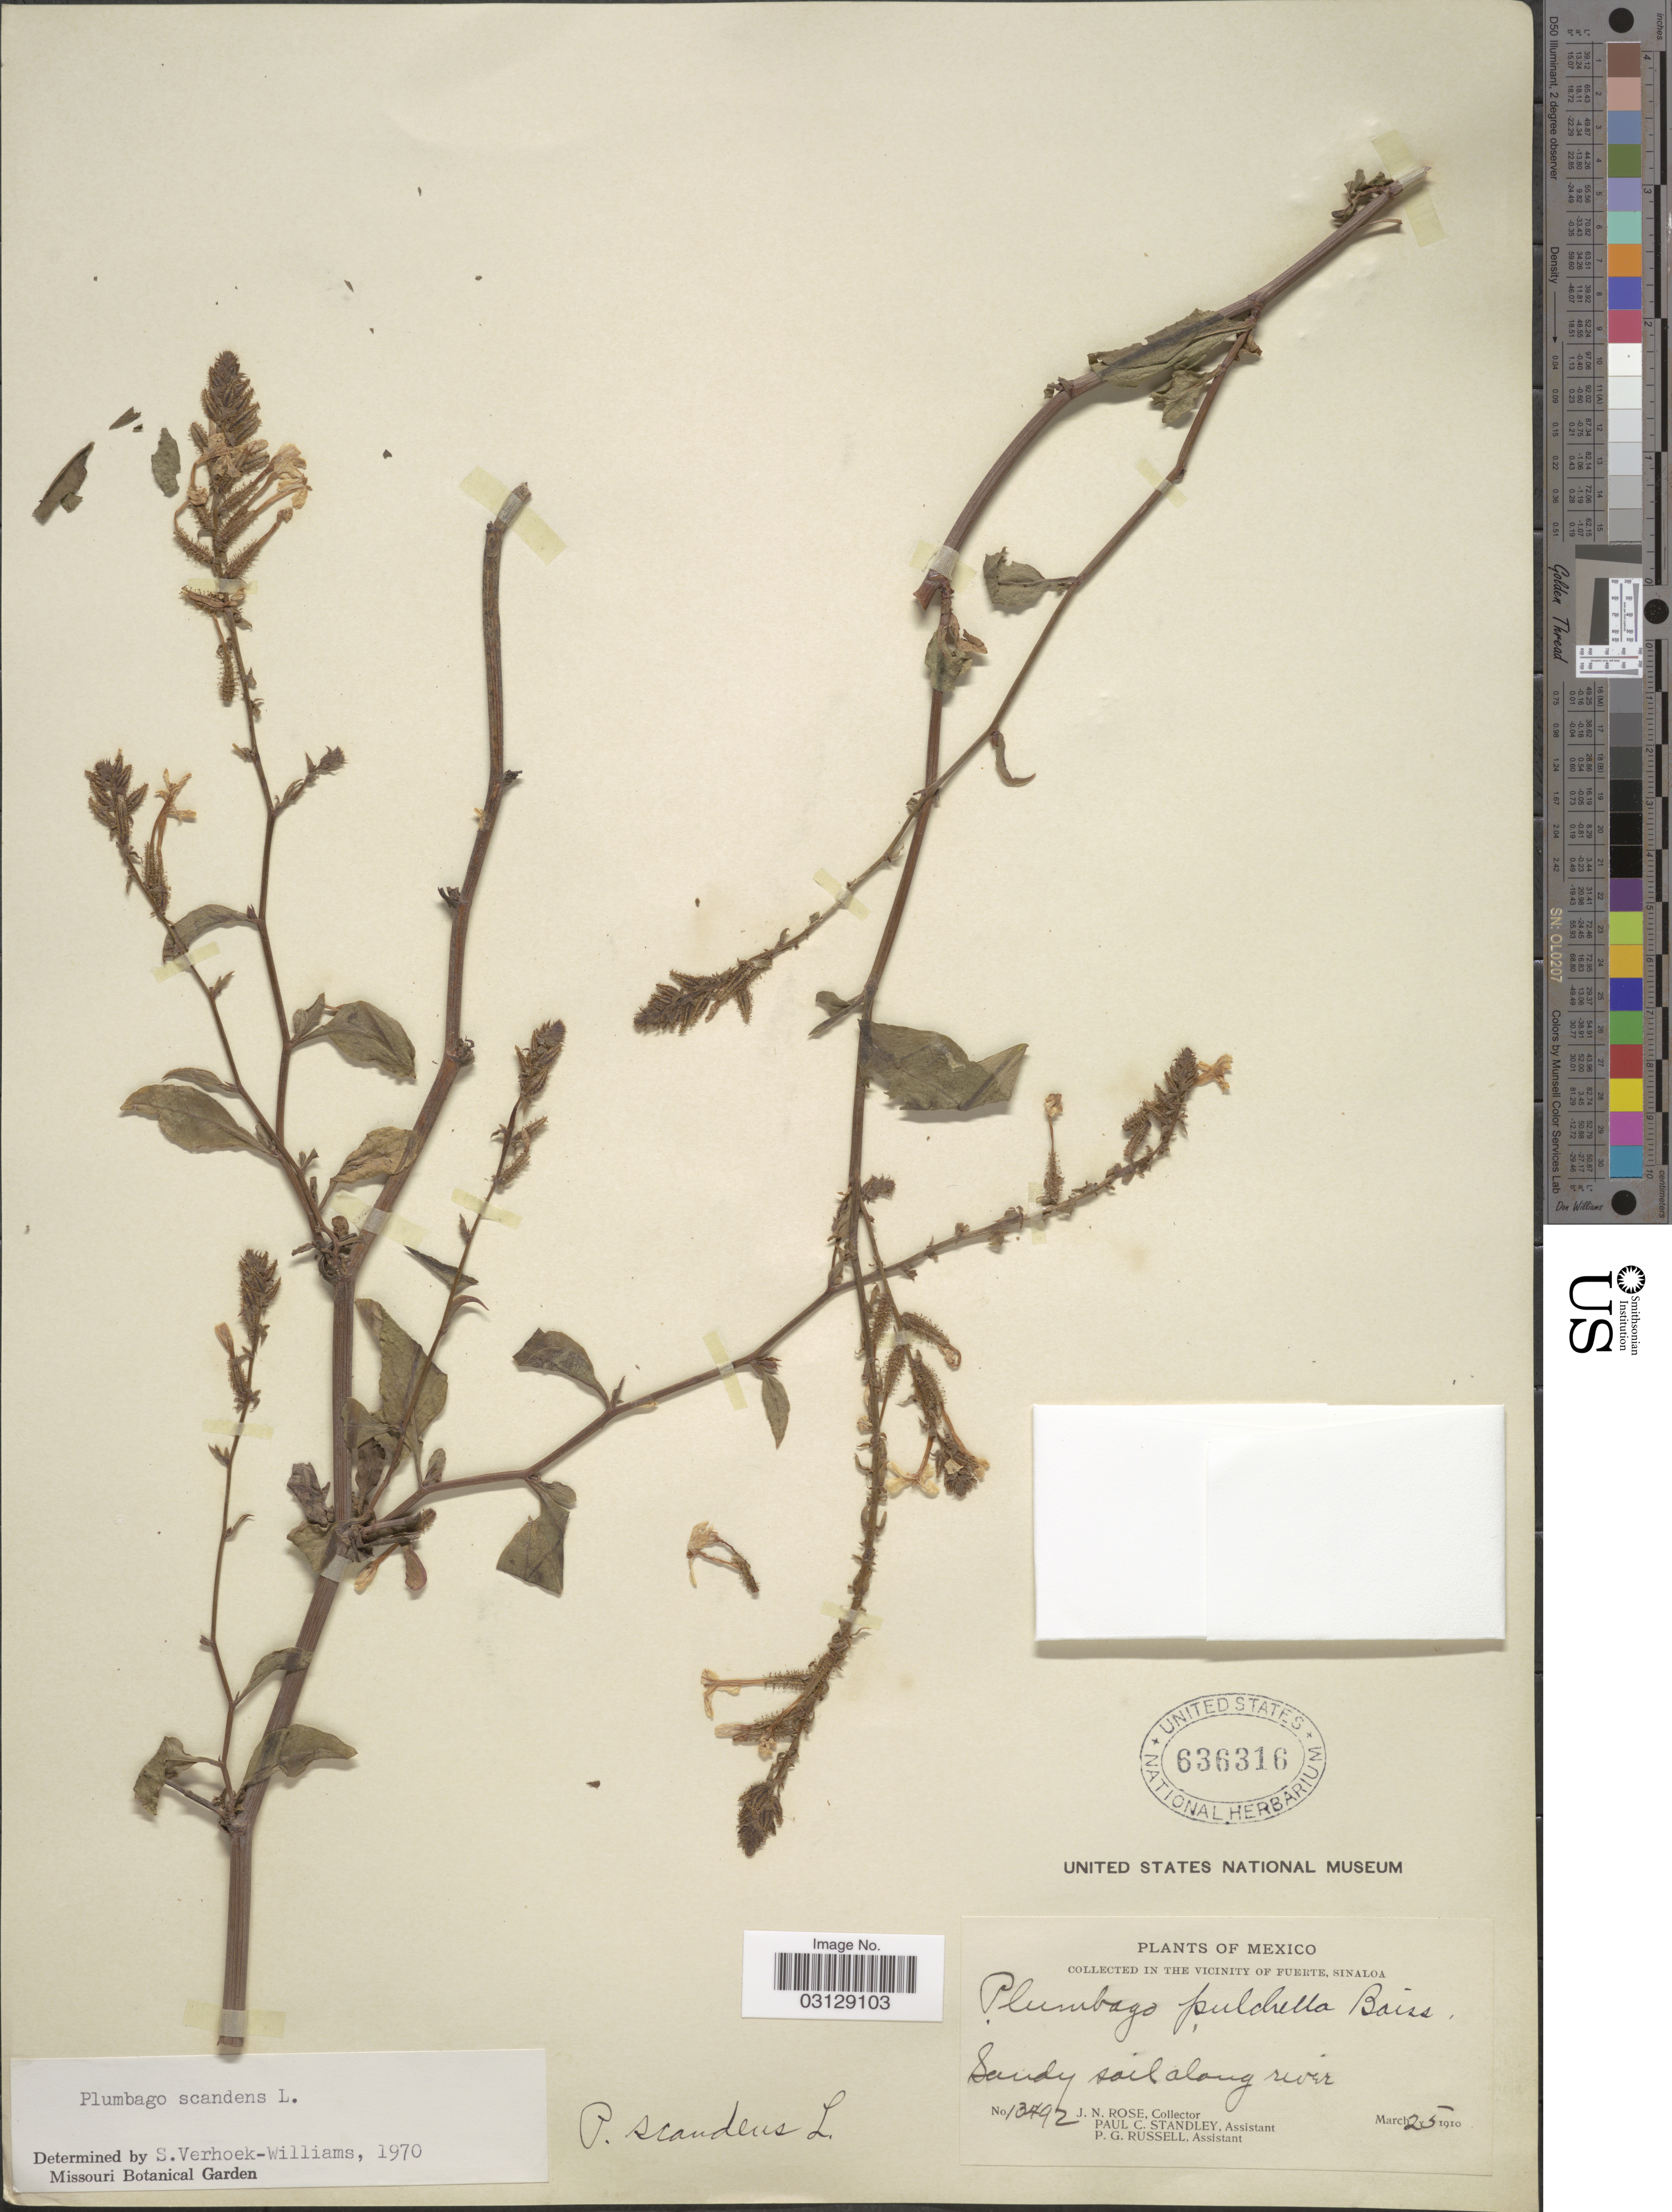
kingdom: Plantae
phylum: Tracheophyta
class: Magnoliopsida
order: Caryophyllales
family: Plumbaginaceae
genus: Plumbago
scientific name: Plumbago scandens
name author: L.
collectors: J. N. Rose, P. C. Standley & P. G. Russell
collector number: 13492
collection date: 1910-03-25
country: Mexico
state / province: Sinaloa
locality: In the vicinity of Fuerte. Sandy soil along river.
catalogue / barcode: US 636316